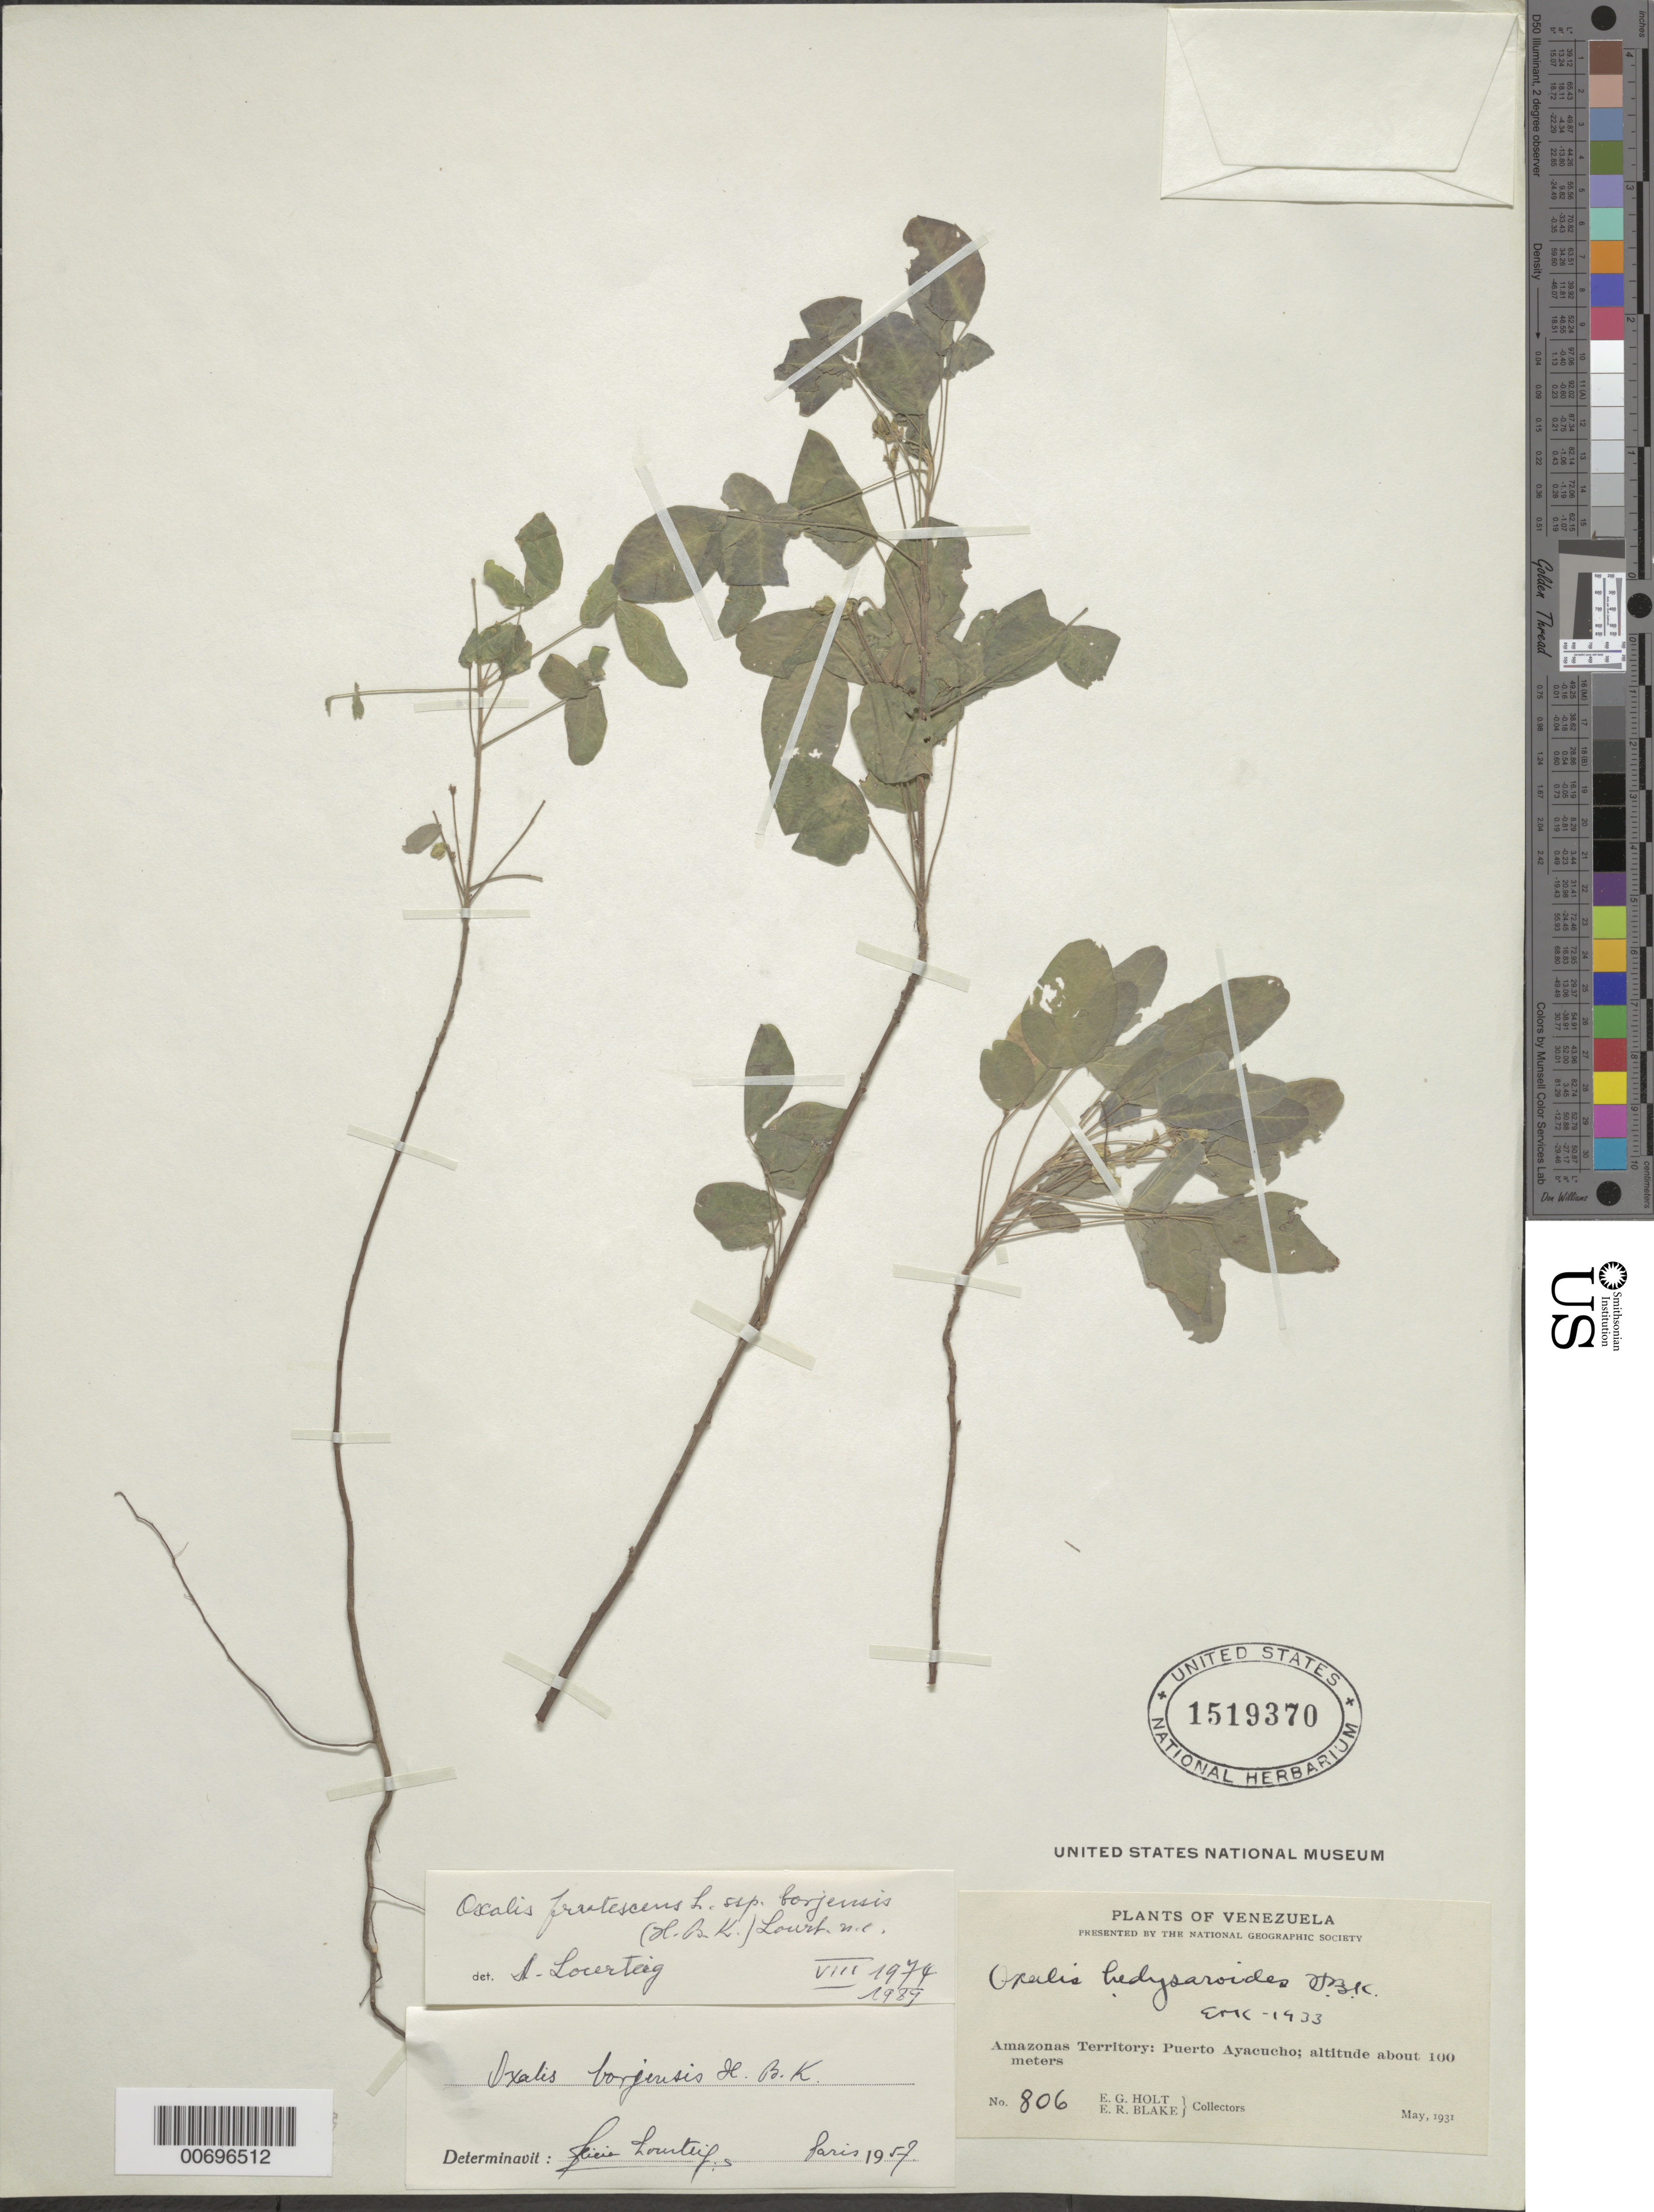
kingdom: Plantae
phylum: Tracheophyta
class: Magnoliopsida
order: Oxalidales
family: Oxalidaceae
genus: Oxalis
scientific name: Oxalis frutescens subsp. borjensis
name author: (Kunth) Lourteig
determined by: Lourteig, A.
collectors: E. Holt & E. R. Blake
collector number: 806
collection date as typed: May-31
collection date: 1931-05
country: Venezuela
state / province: Amazonas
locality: Puerto Ayacucho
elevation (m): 100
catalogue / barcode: US 1519370